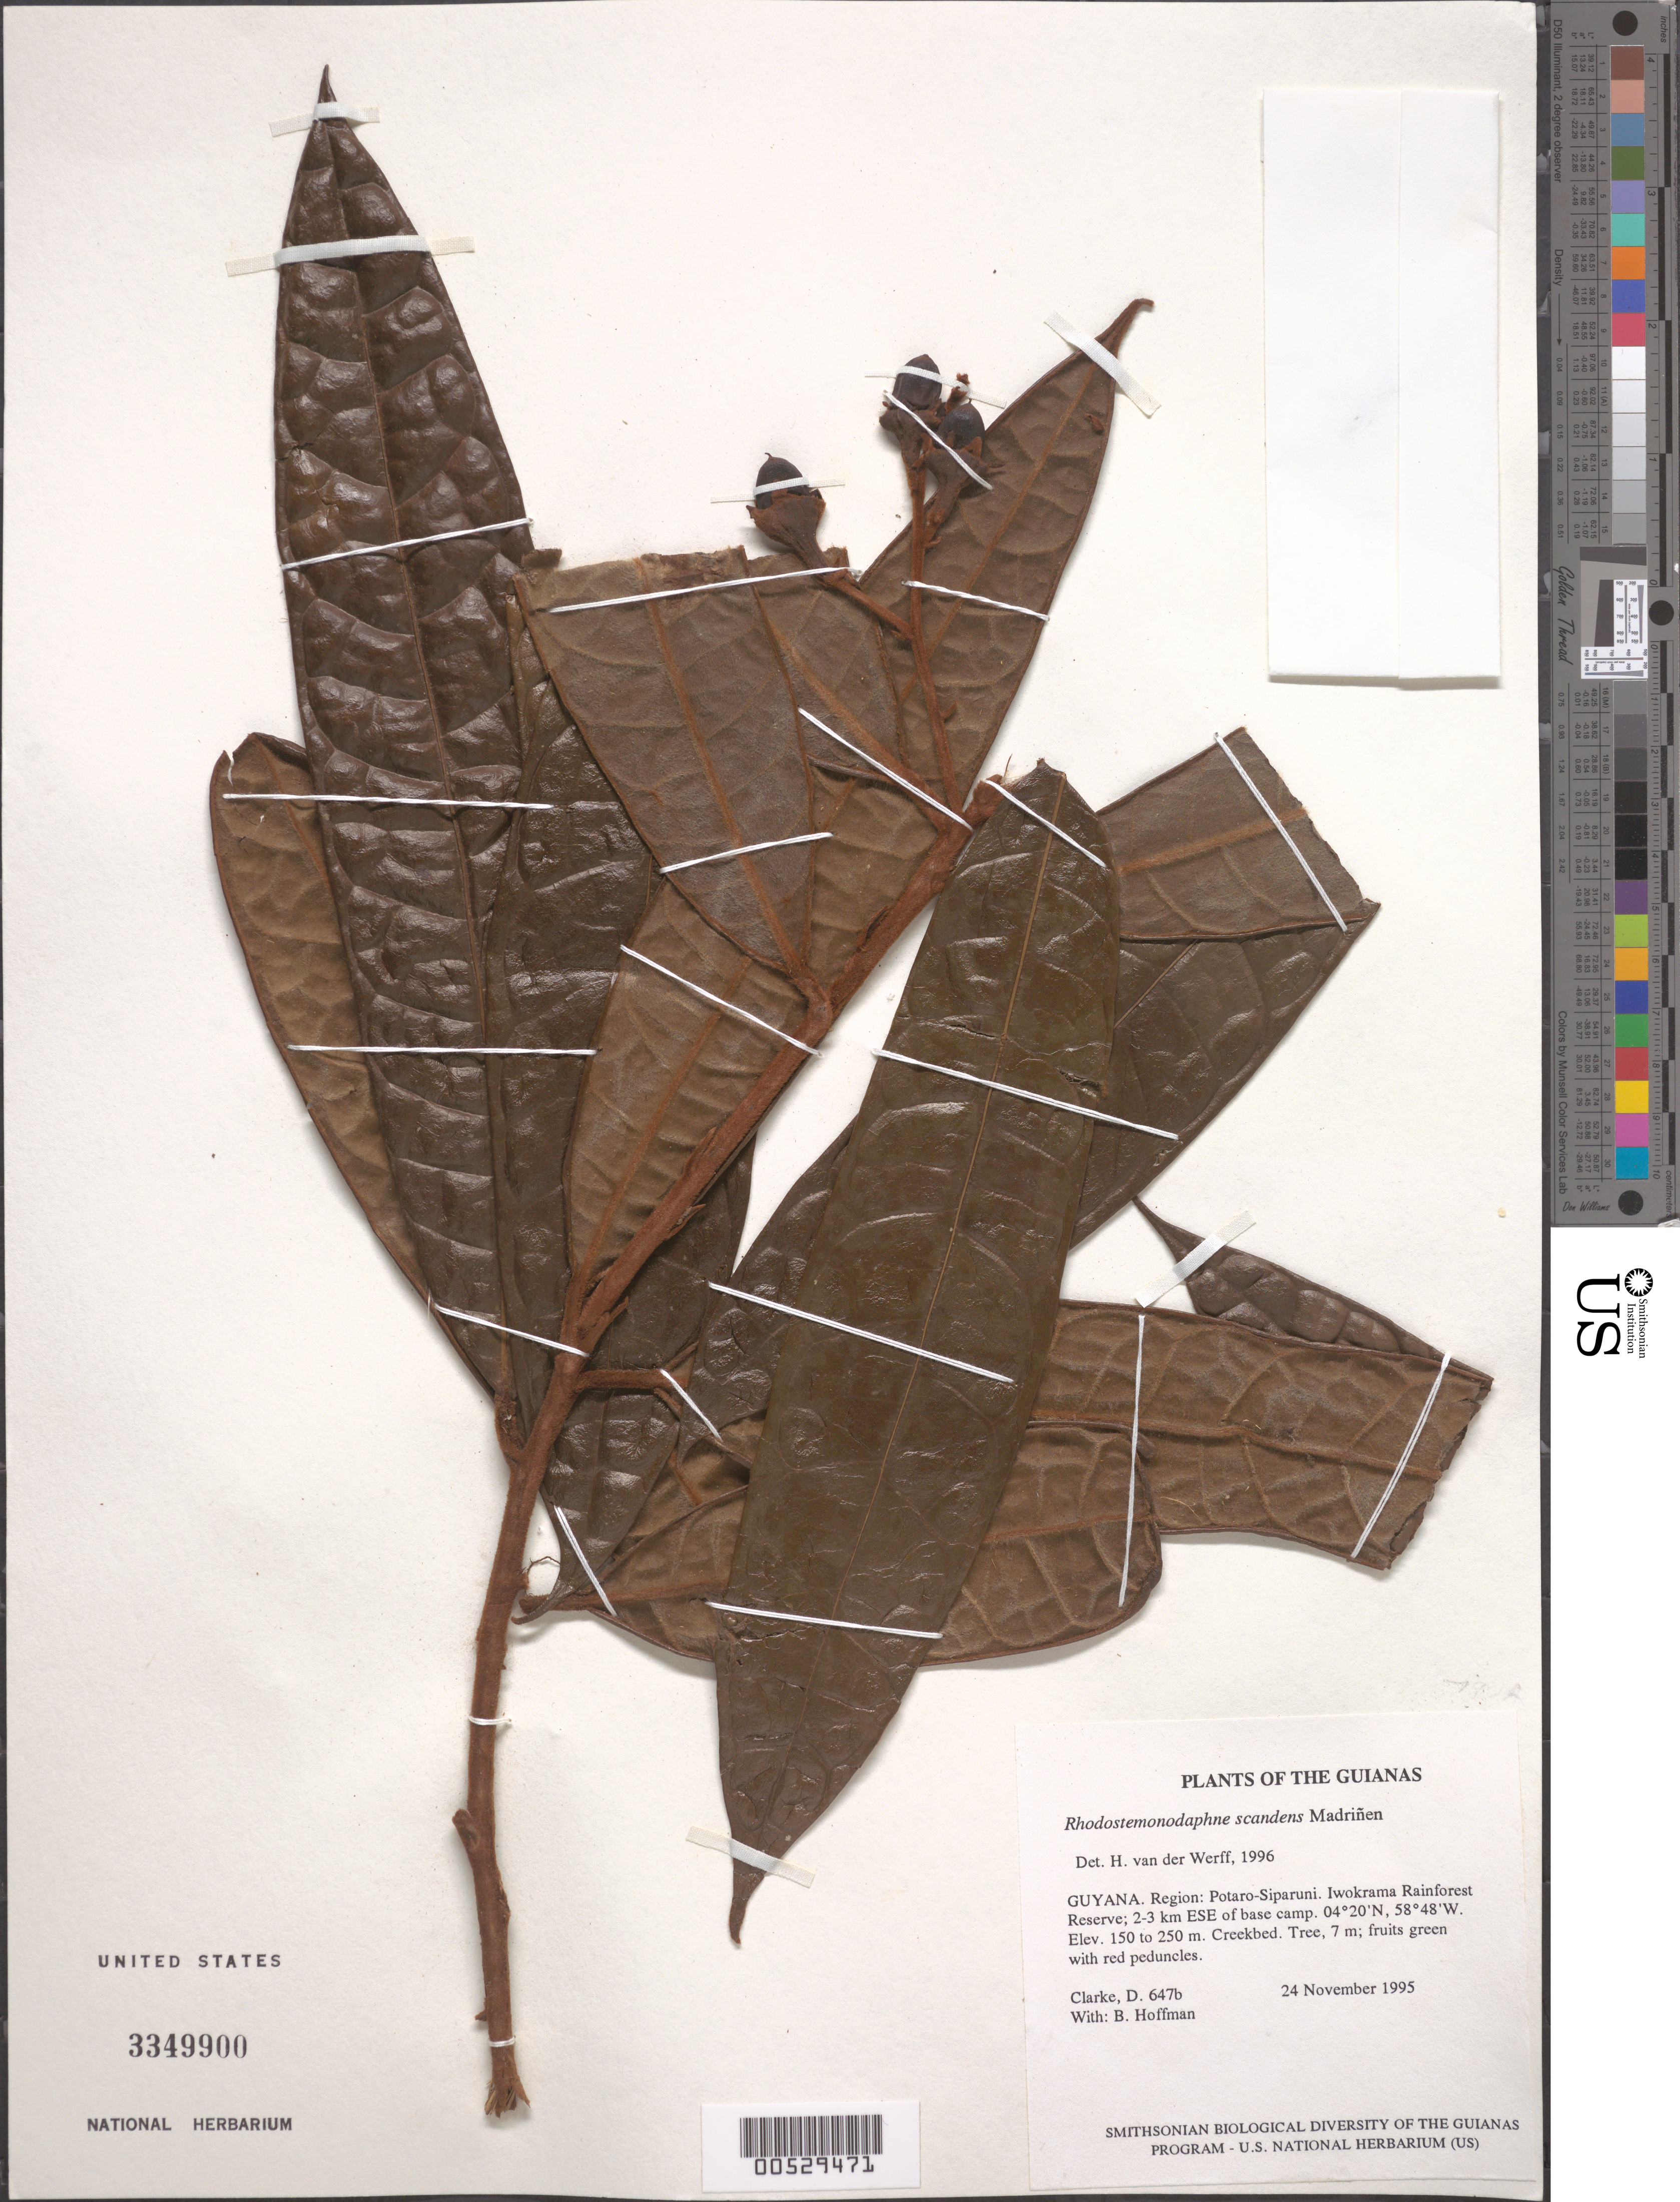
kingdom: Plantae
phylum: Tracheophyta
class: Magnoliopsida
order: Laurales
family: Lauraceae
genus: Rhodostemonodaphne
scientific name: Rhodostemonodaphne scandens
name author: Madriñán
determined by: van der Werff, H., (MO), Missouri Botanical Garden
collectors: H. D. Clarke & B. Hoffman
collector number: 647 b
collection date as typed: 24 November 1995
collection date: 1995-11-24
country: Guyana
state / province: Potaro-Siparuni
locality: Iwokrama Rainforest Reserve; 2-3 km ESE of base camp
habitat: Creekbed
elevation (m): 150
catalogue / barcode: US 3349900